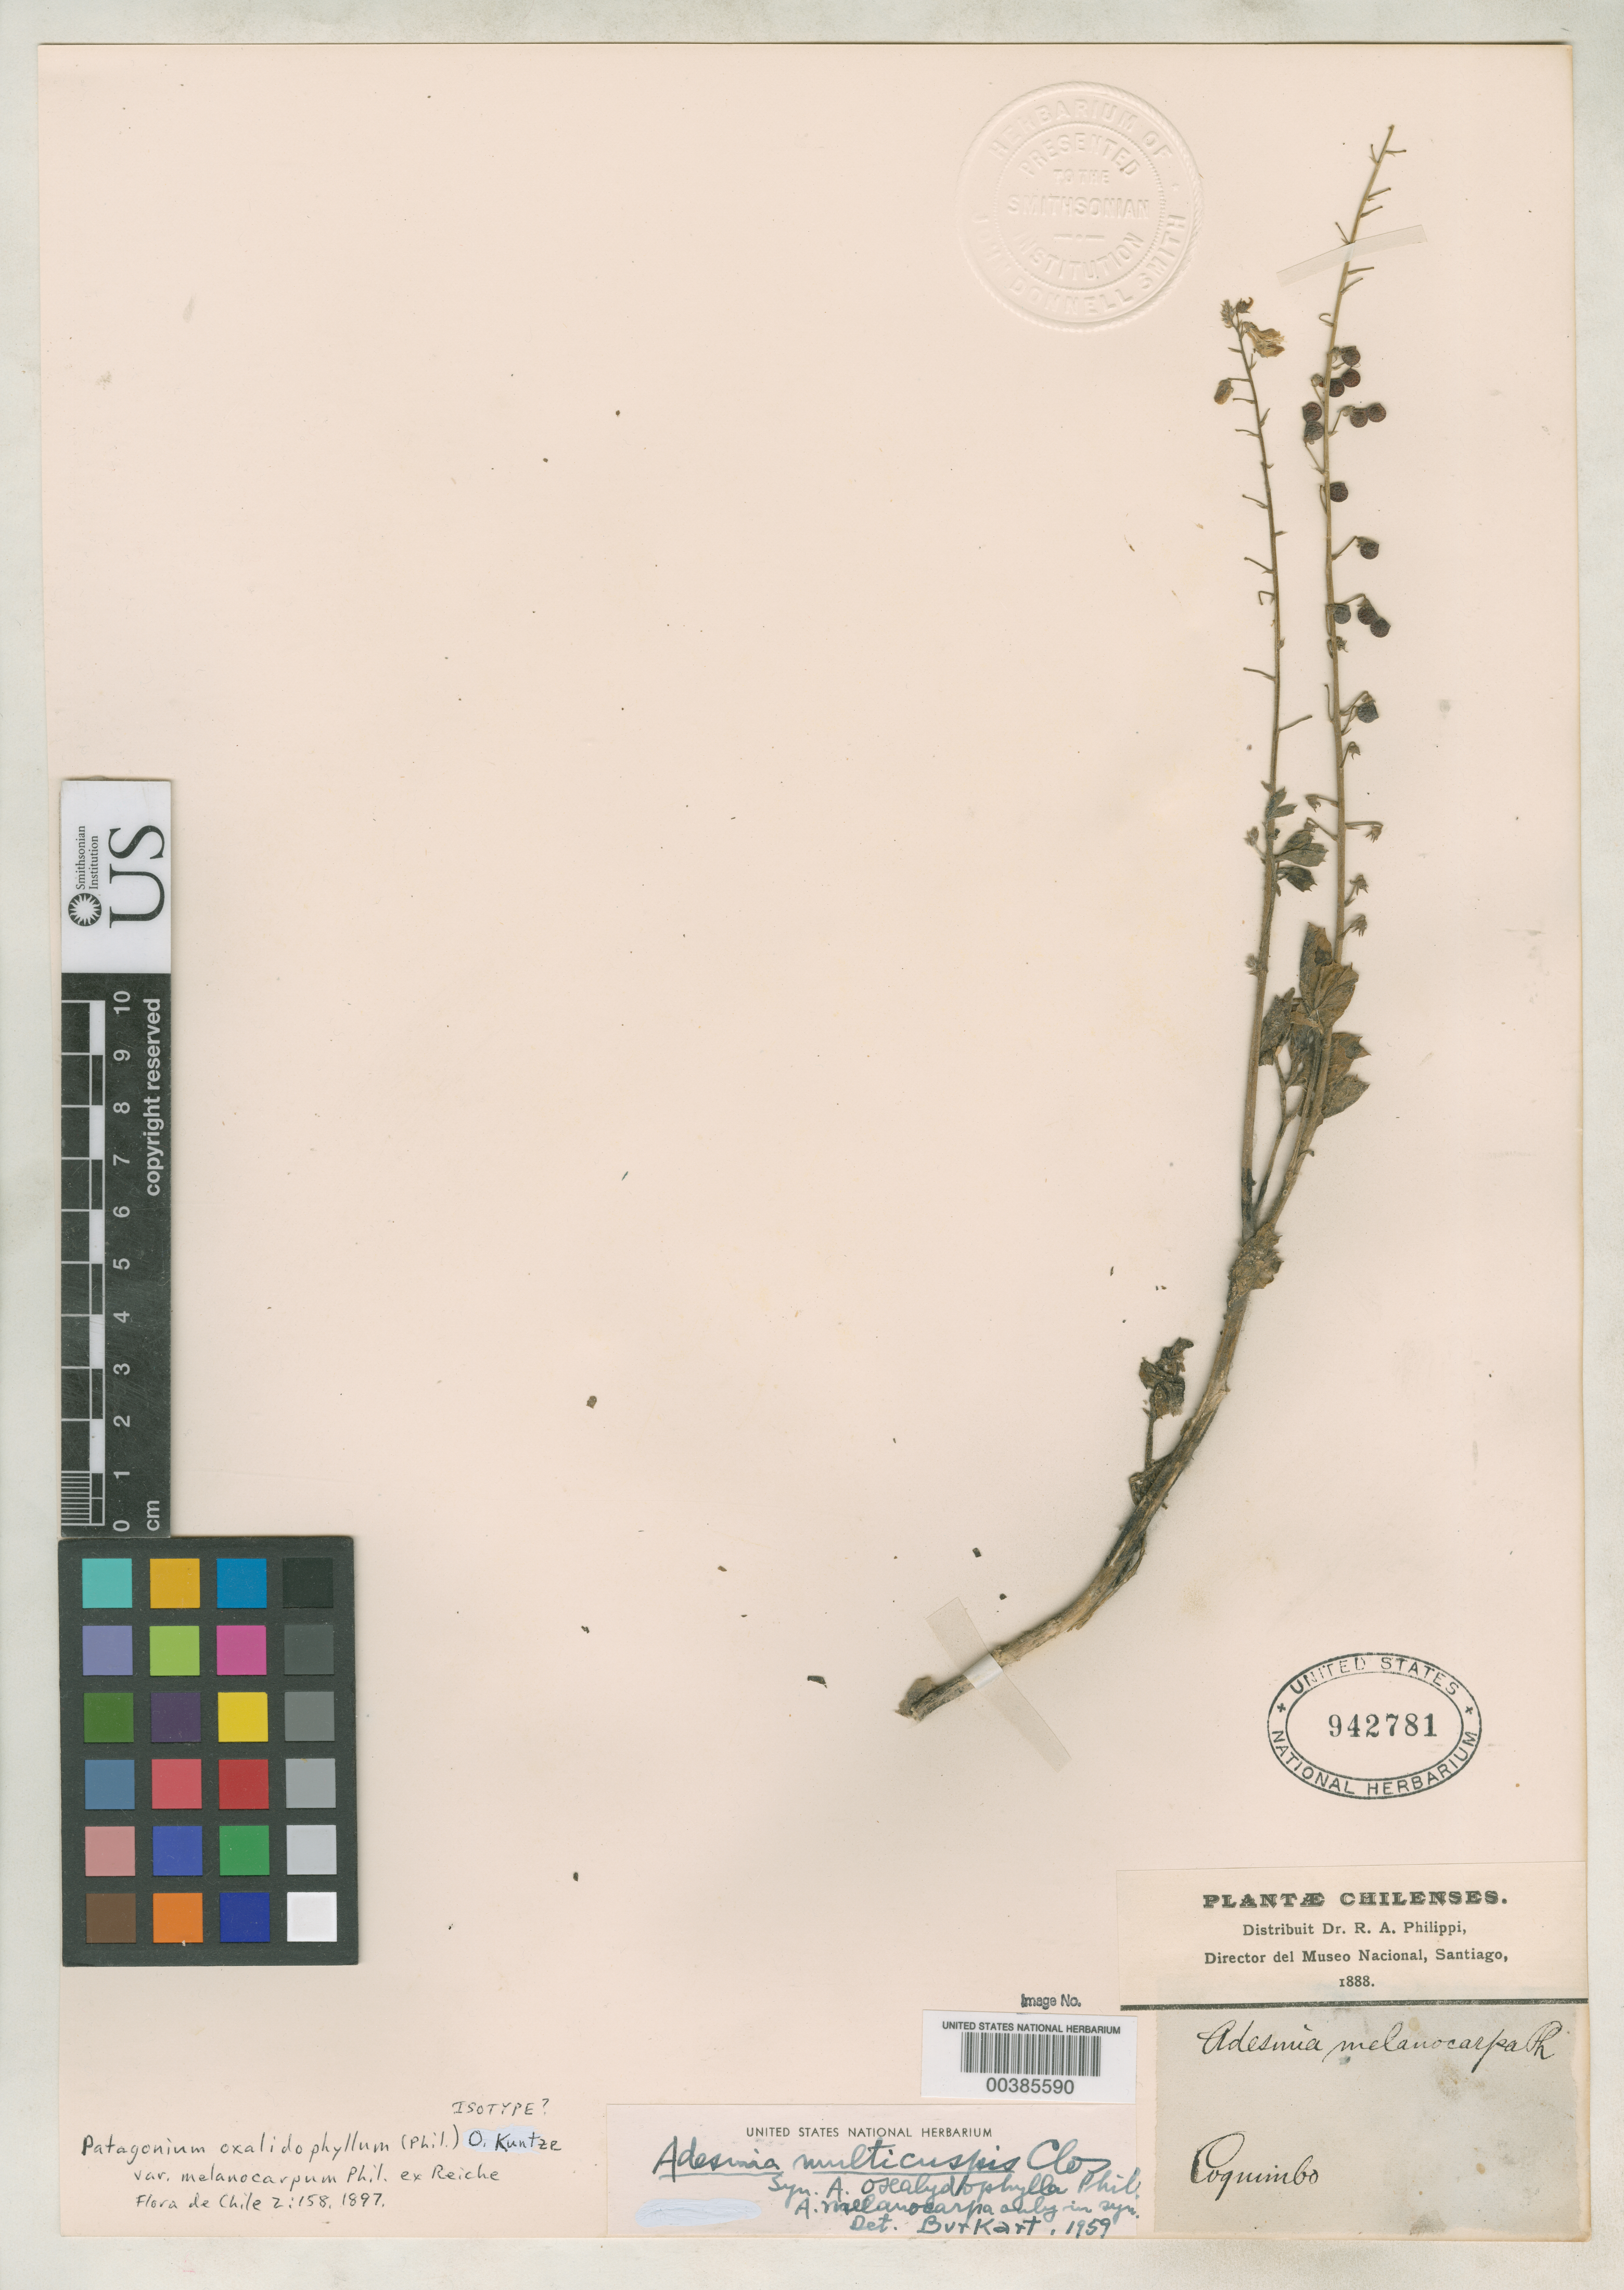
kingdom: Plantae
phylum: Tracheophyta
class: Magnoliopsida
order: Fabales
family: Fabaceae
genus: Patagonium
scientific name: Patagonium oxalidiphyllum var. melanocarpum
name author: Phil. ex Reiche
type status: Possible Isotype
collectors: R. A. Philippi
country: Chile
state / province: Coquimbo (IV)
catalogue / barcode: US 942781